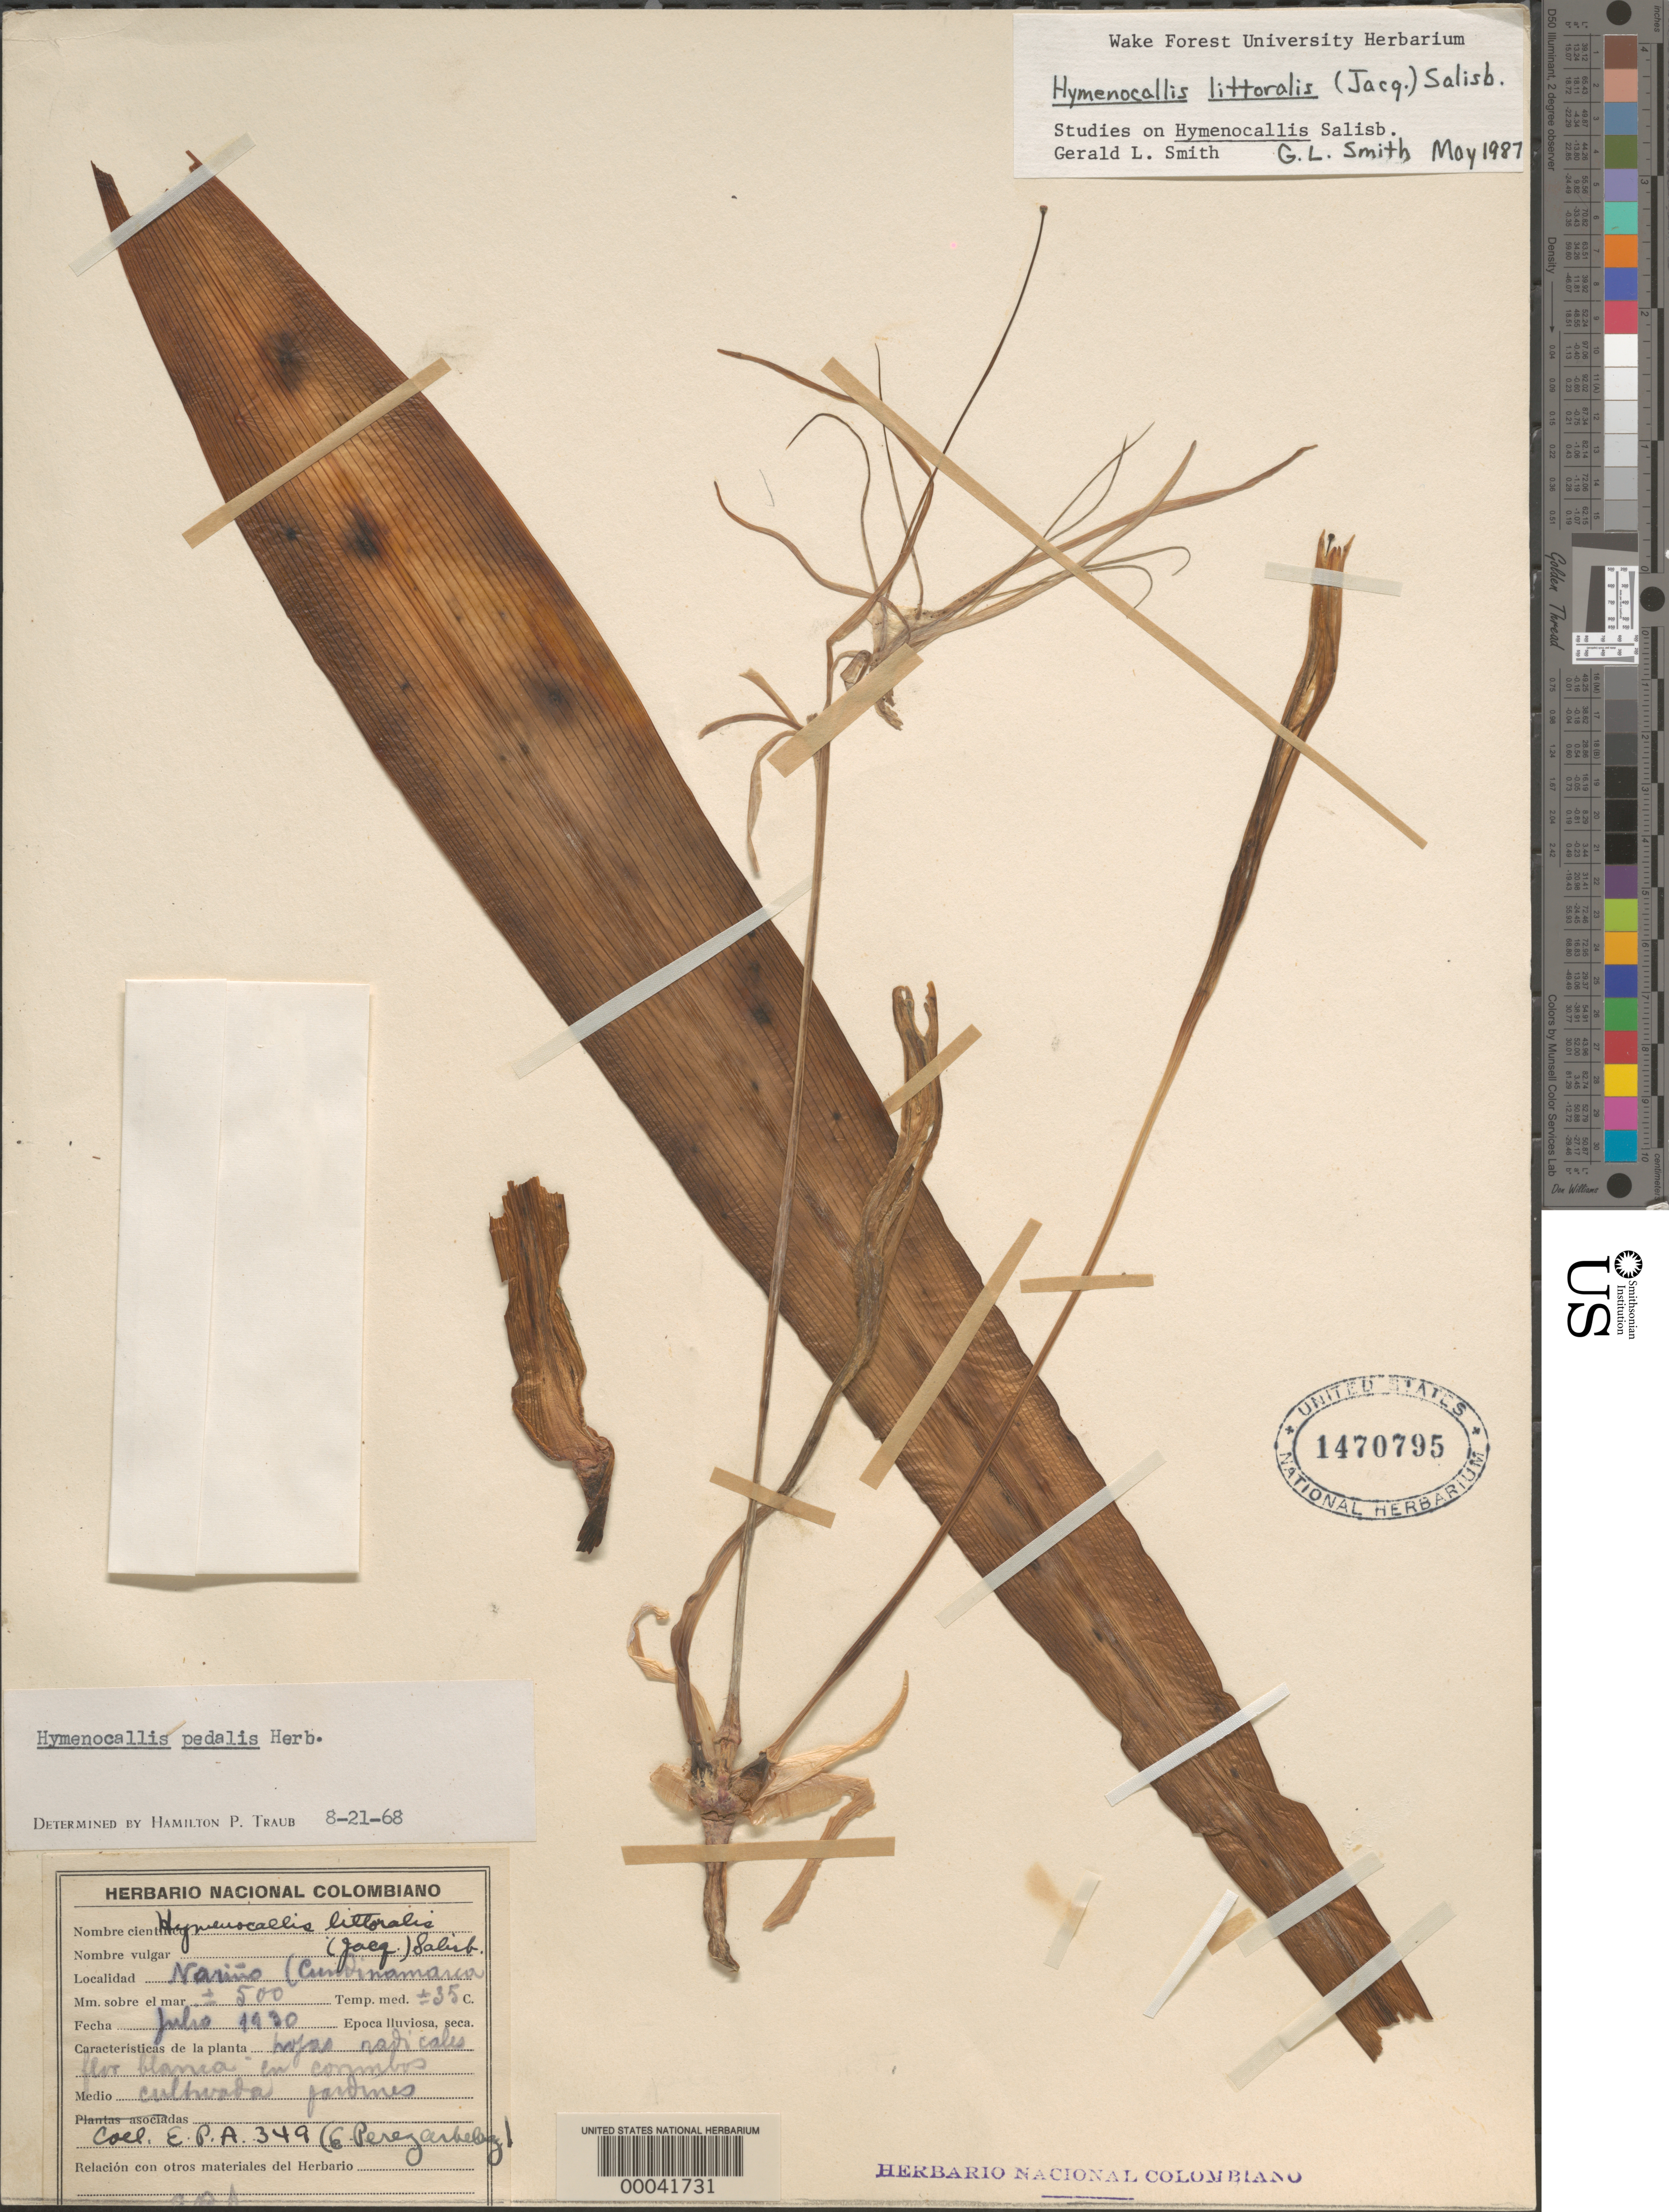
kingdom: Plantae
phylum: Tracheophyta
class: Liliopsida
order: Asparagales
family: Amaryllidaceae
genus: Hymenocallis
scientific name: Hymenocallis littoralis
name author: (Jacq.) Salisb.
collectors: E. Pérez Arbeláez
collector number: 3491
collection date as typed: Jul 1930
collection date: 1930-07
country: Colombia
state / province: Cundinamarca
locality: Narino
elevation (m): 500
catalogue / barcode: US 1470795